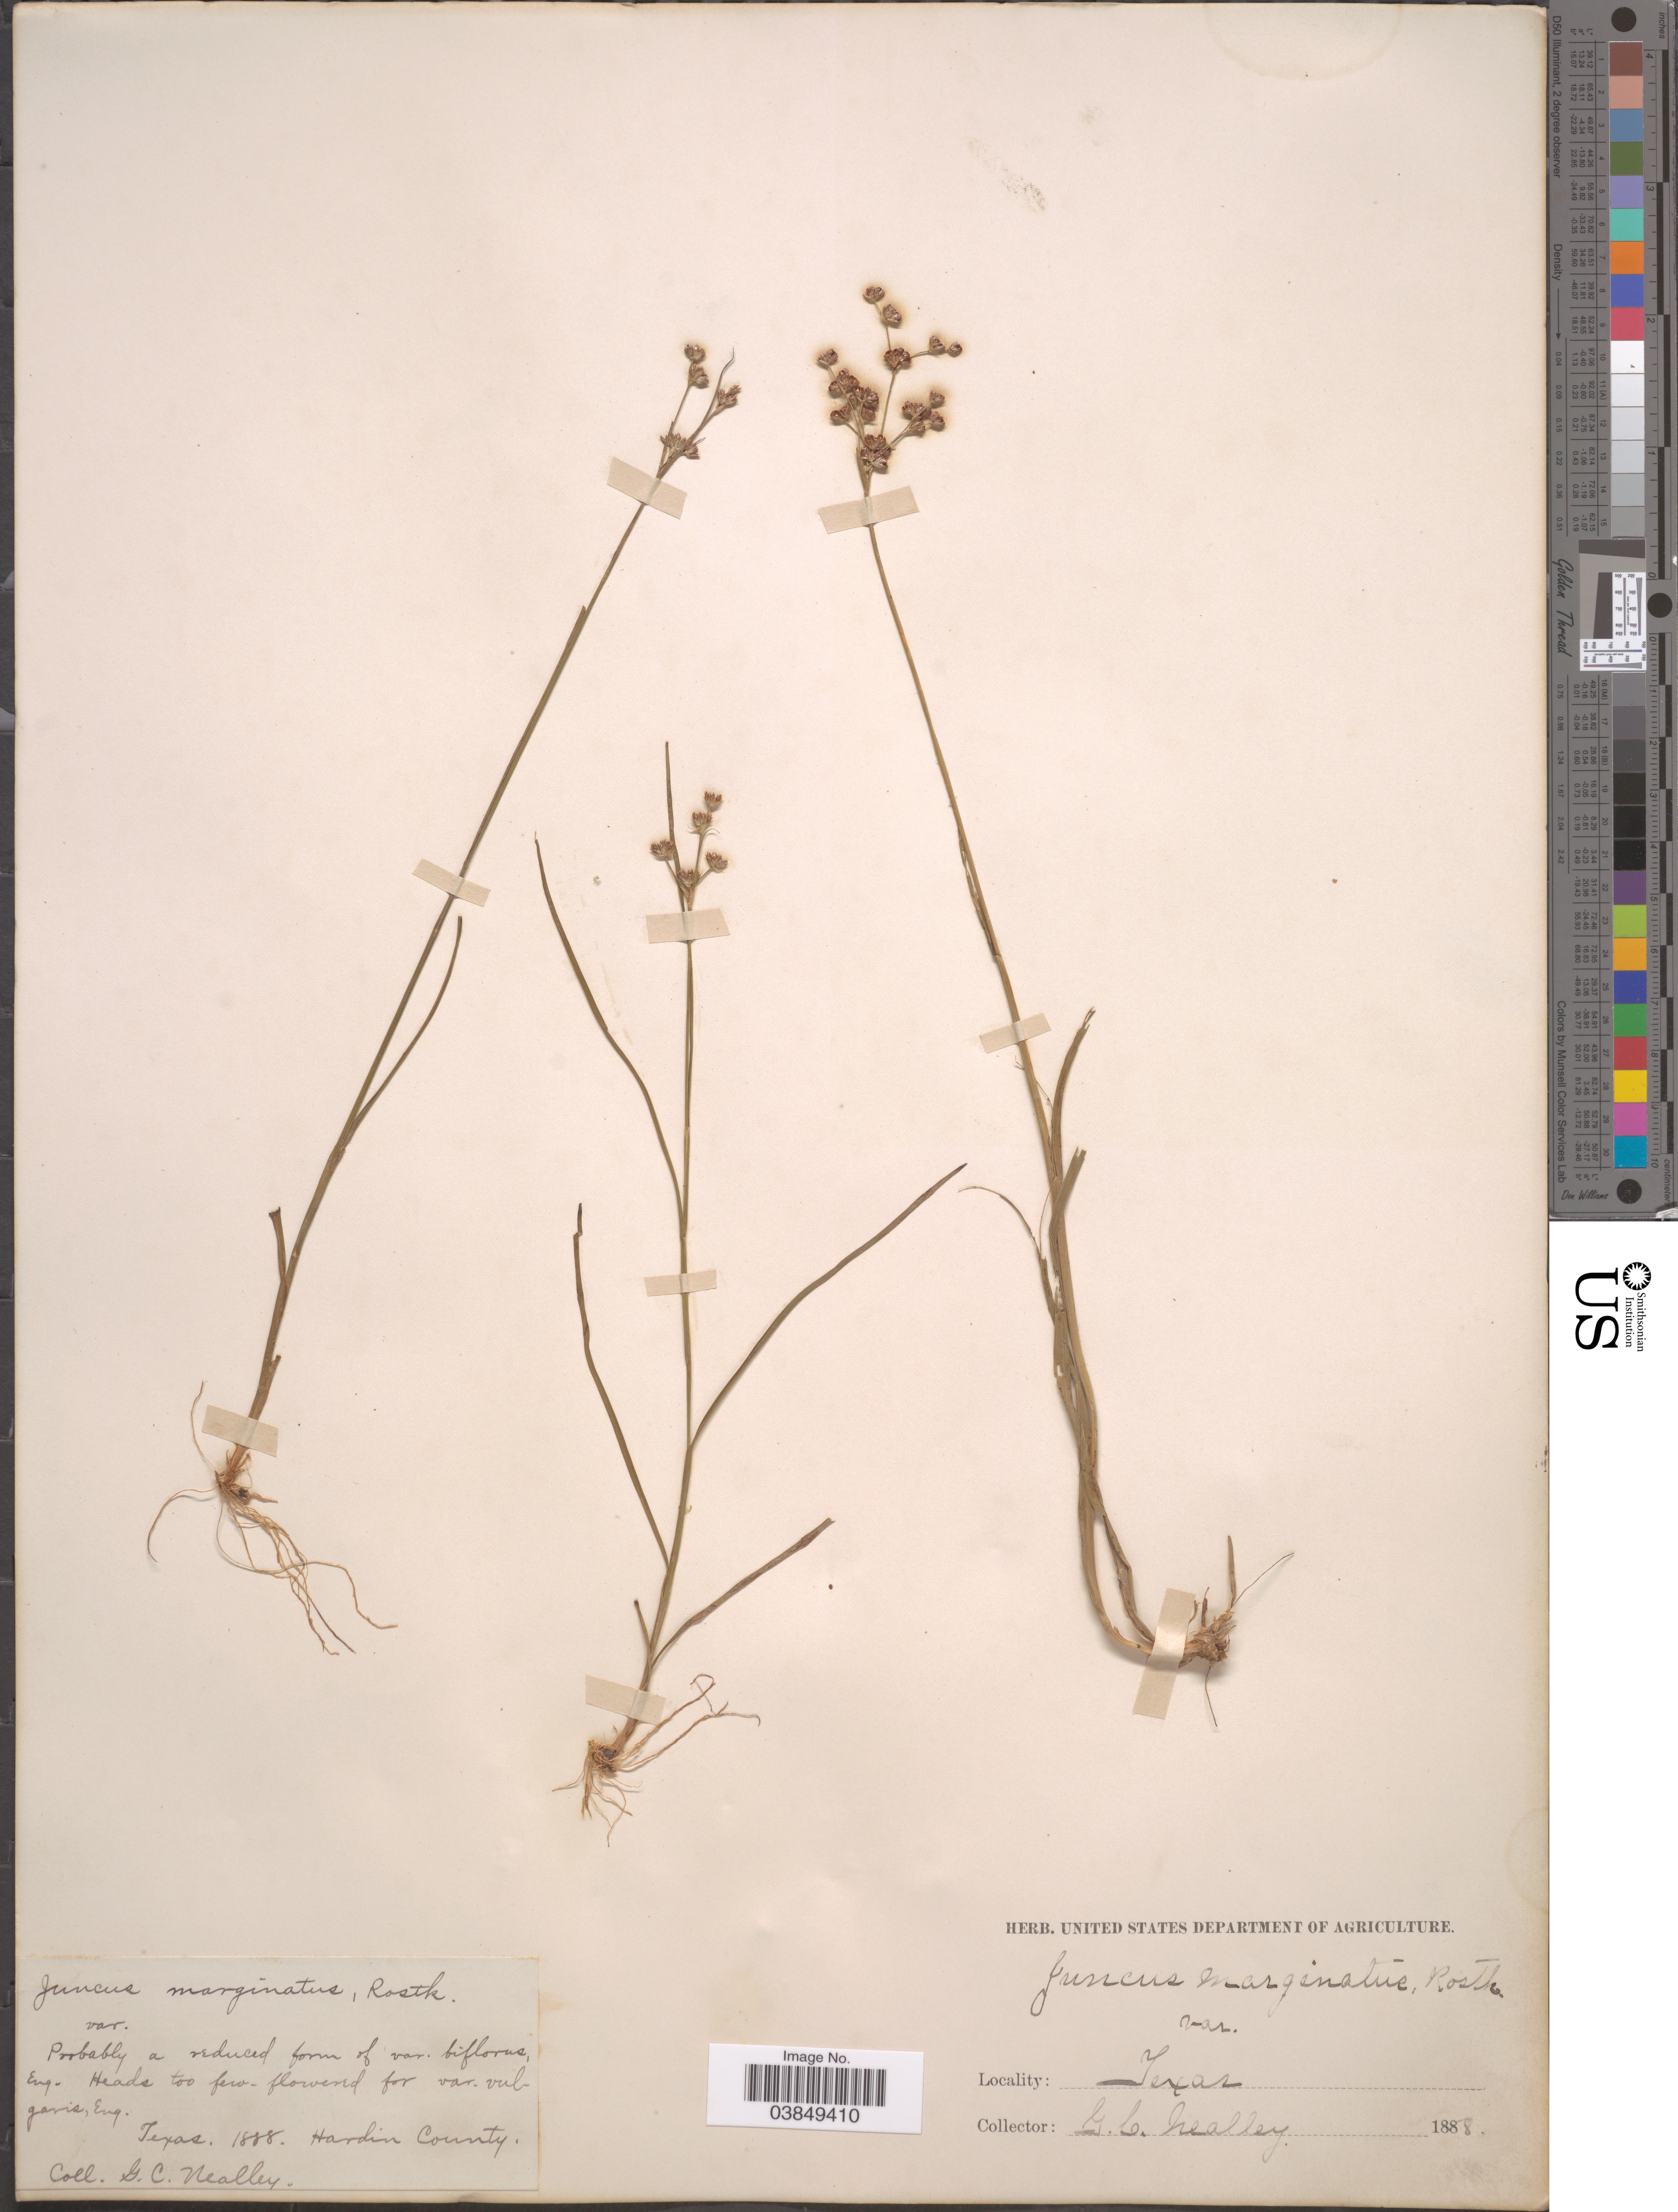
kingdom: Plantae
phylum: Tracheophyta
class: Liliopsida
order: Poales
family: Juncaceae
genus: Juncus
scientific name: Juncus aristulatus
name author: Michx.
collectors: G. C. Nealley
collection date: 1888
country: United States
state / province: Texas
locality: Hardin County.